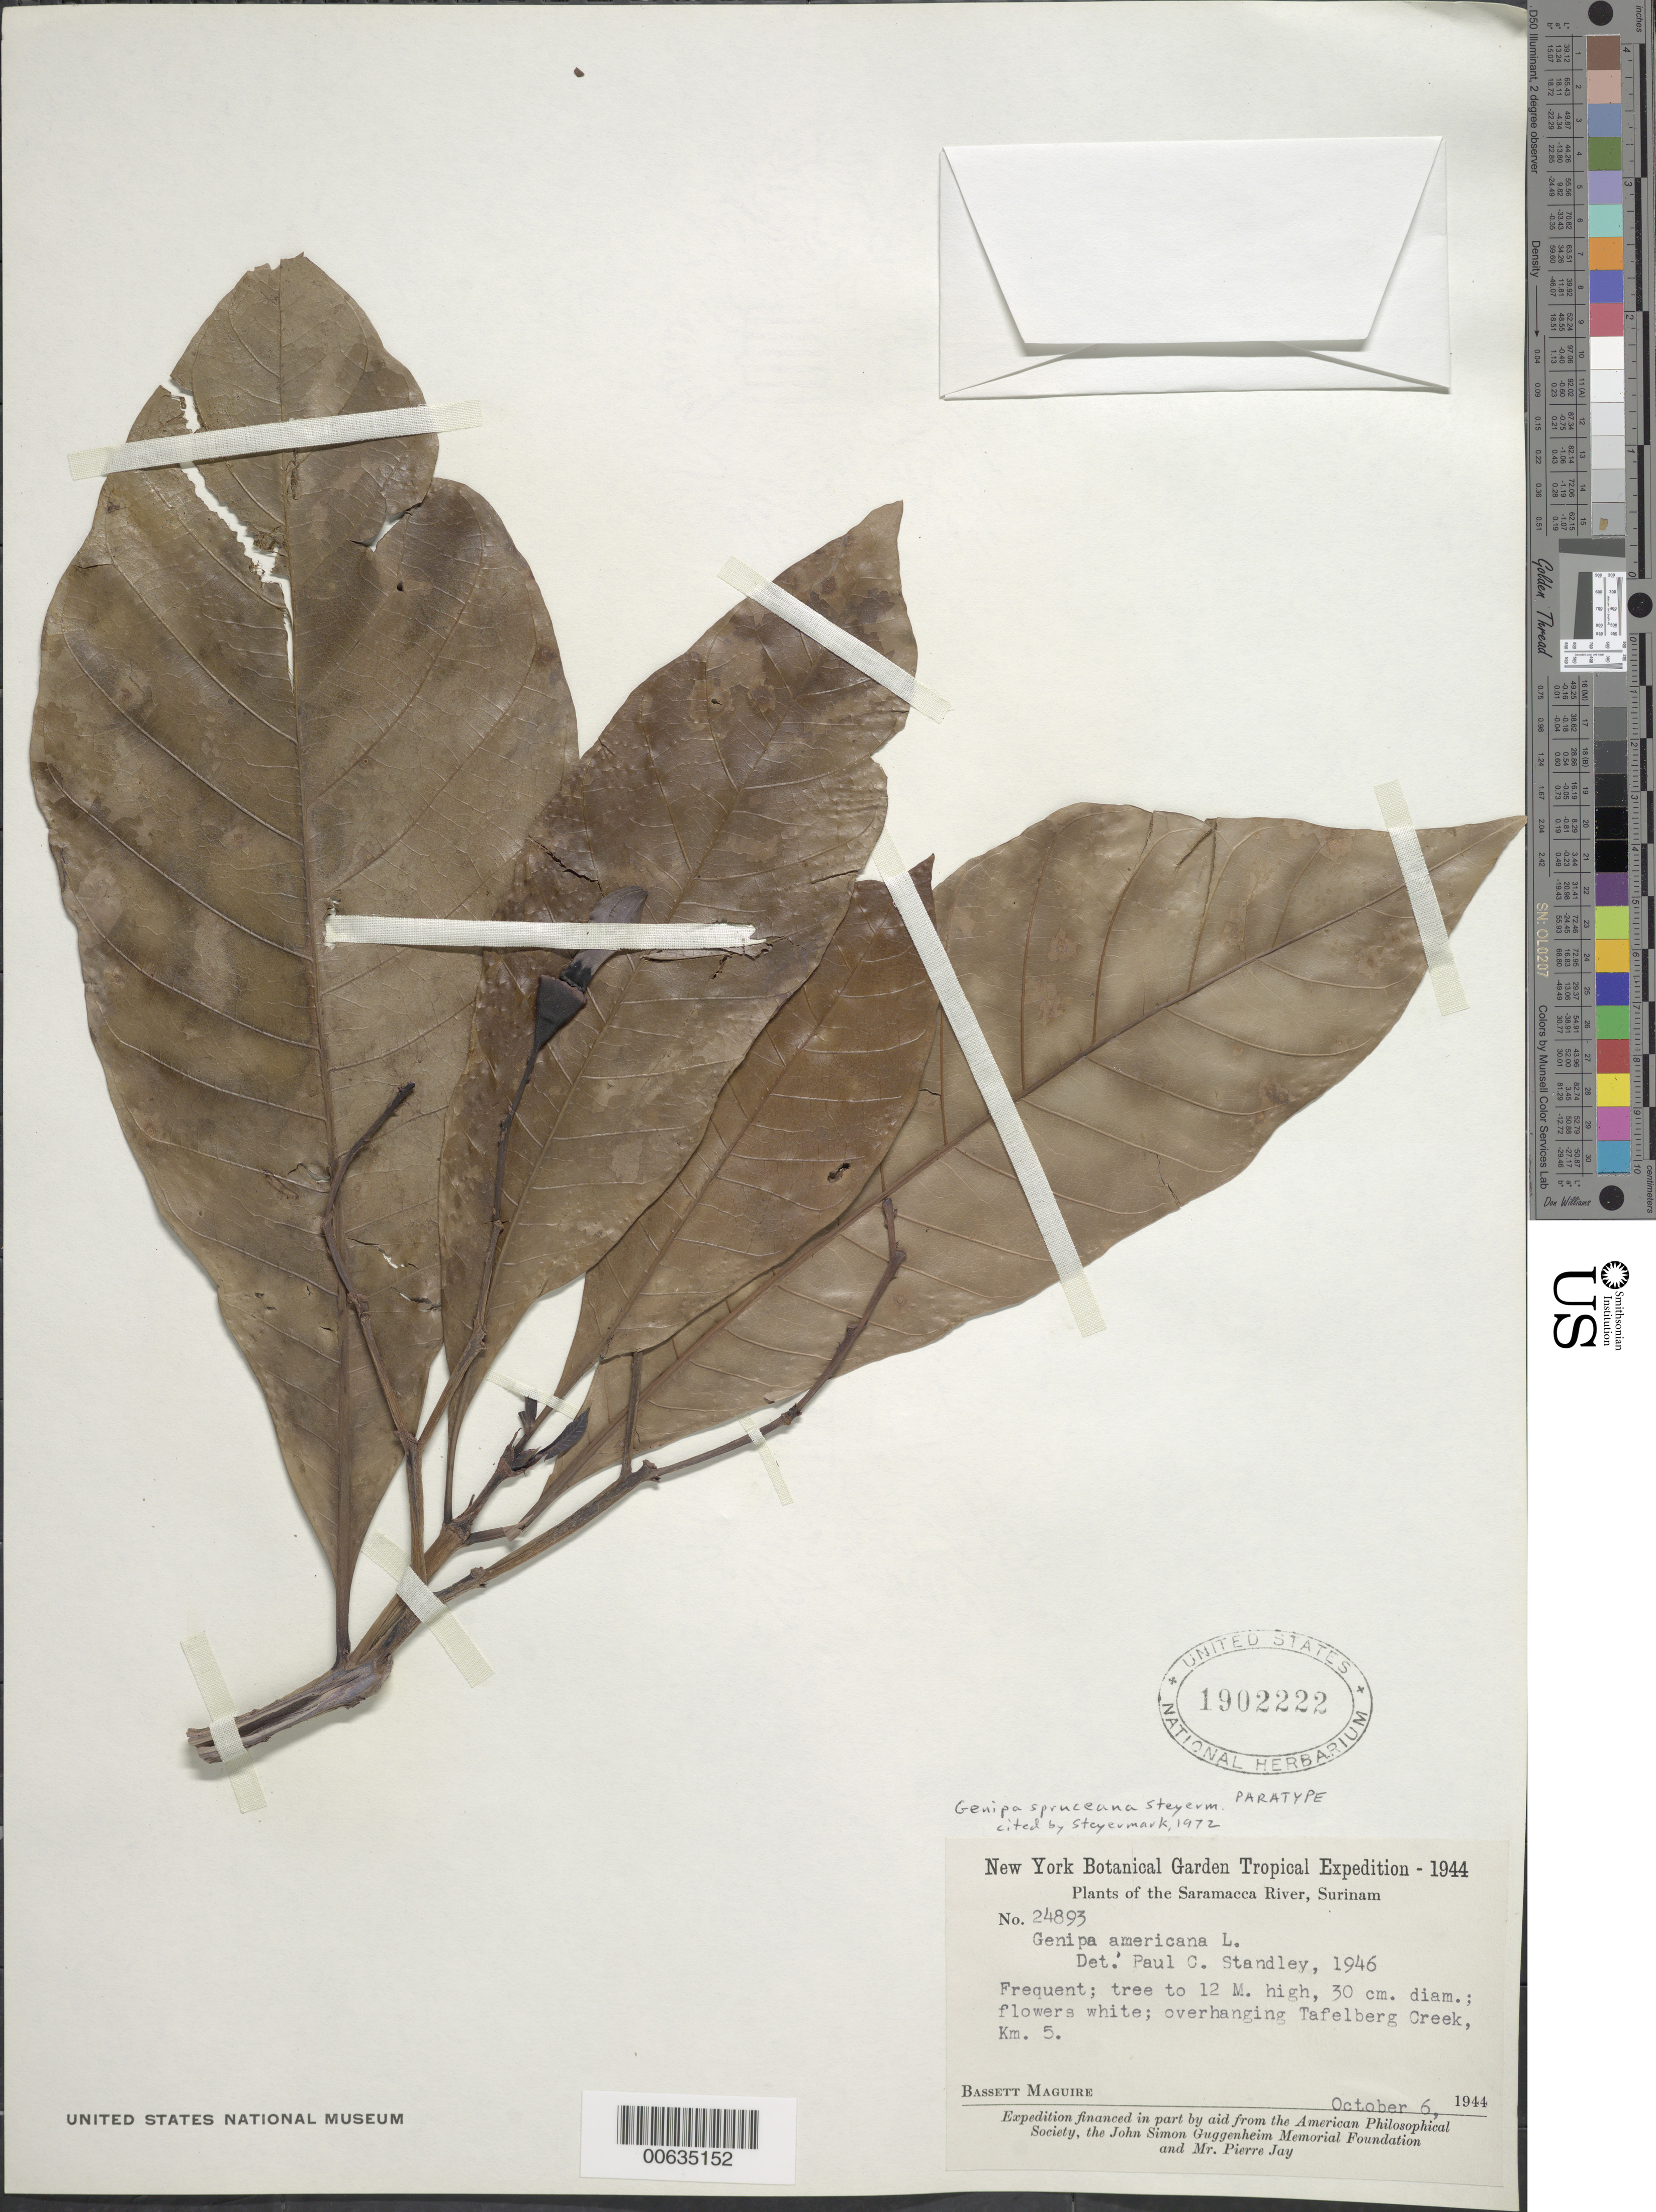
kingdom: Plantae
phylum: Tracheophyta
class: Magnoliopsida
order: Gentianales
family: Rubiaceae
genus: Genipa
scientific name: Genipa spruceana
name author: Steyerm.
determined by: Steyermark, Julian A., (VEN)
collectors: B. Maguire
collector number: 24893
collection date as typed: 6-Oct-44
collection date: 1944-10-06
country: Suriname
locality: Saramacca River, Tafelberg Creek, km 5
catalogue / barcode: US 1902222